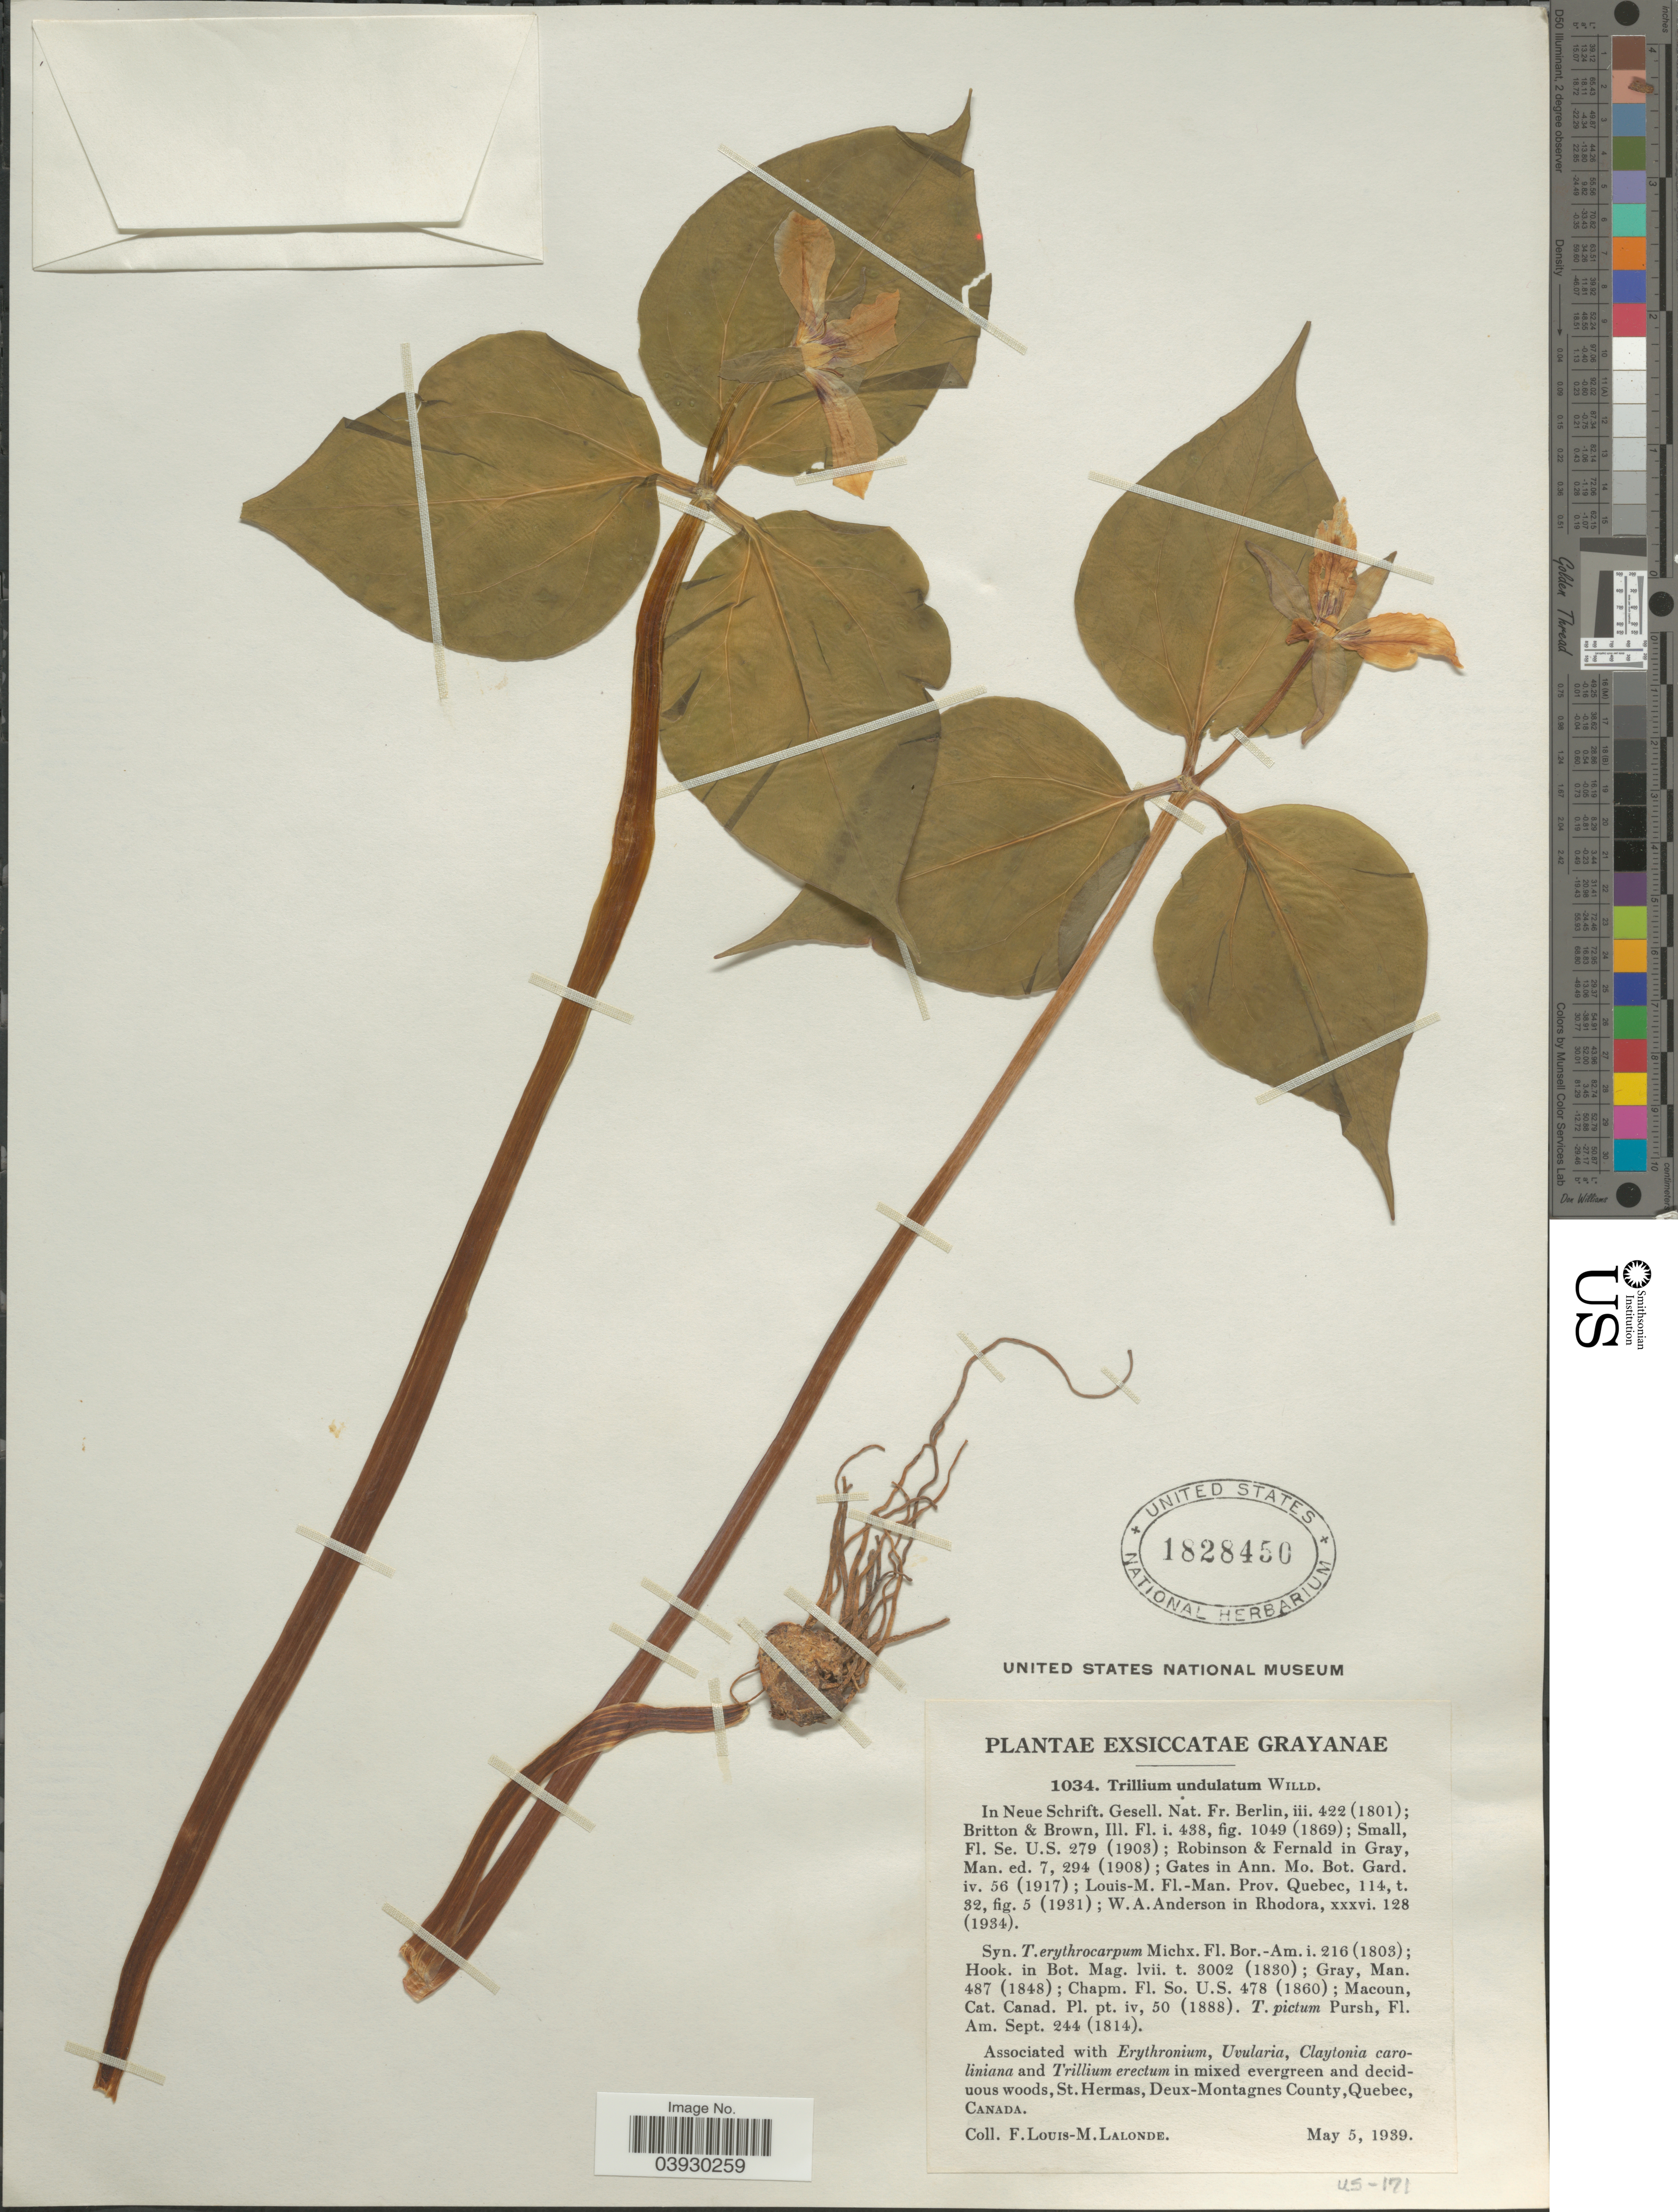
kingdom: Plantae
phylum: Tracheophyta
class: Liliopsida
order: Liliales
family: Melanthiaceae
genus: Trillium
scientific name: Trillium undulatum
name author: Willd.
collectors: F. Louis & M. Lalonde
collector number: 1034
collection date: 1939-05-05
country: Canada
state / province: Quebec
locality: St. Hermas, Deux-Montagnes County.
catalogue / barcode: US 1828450